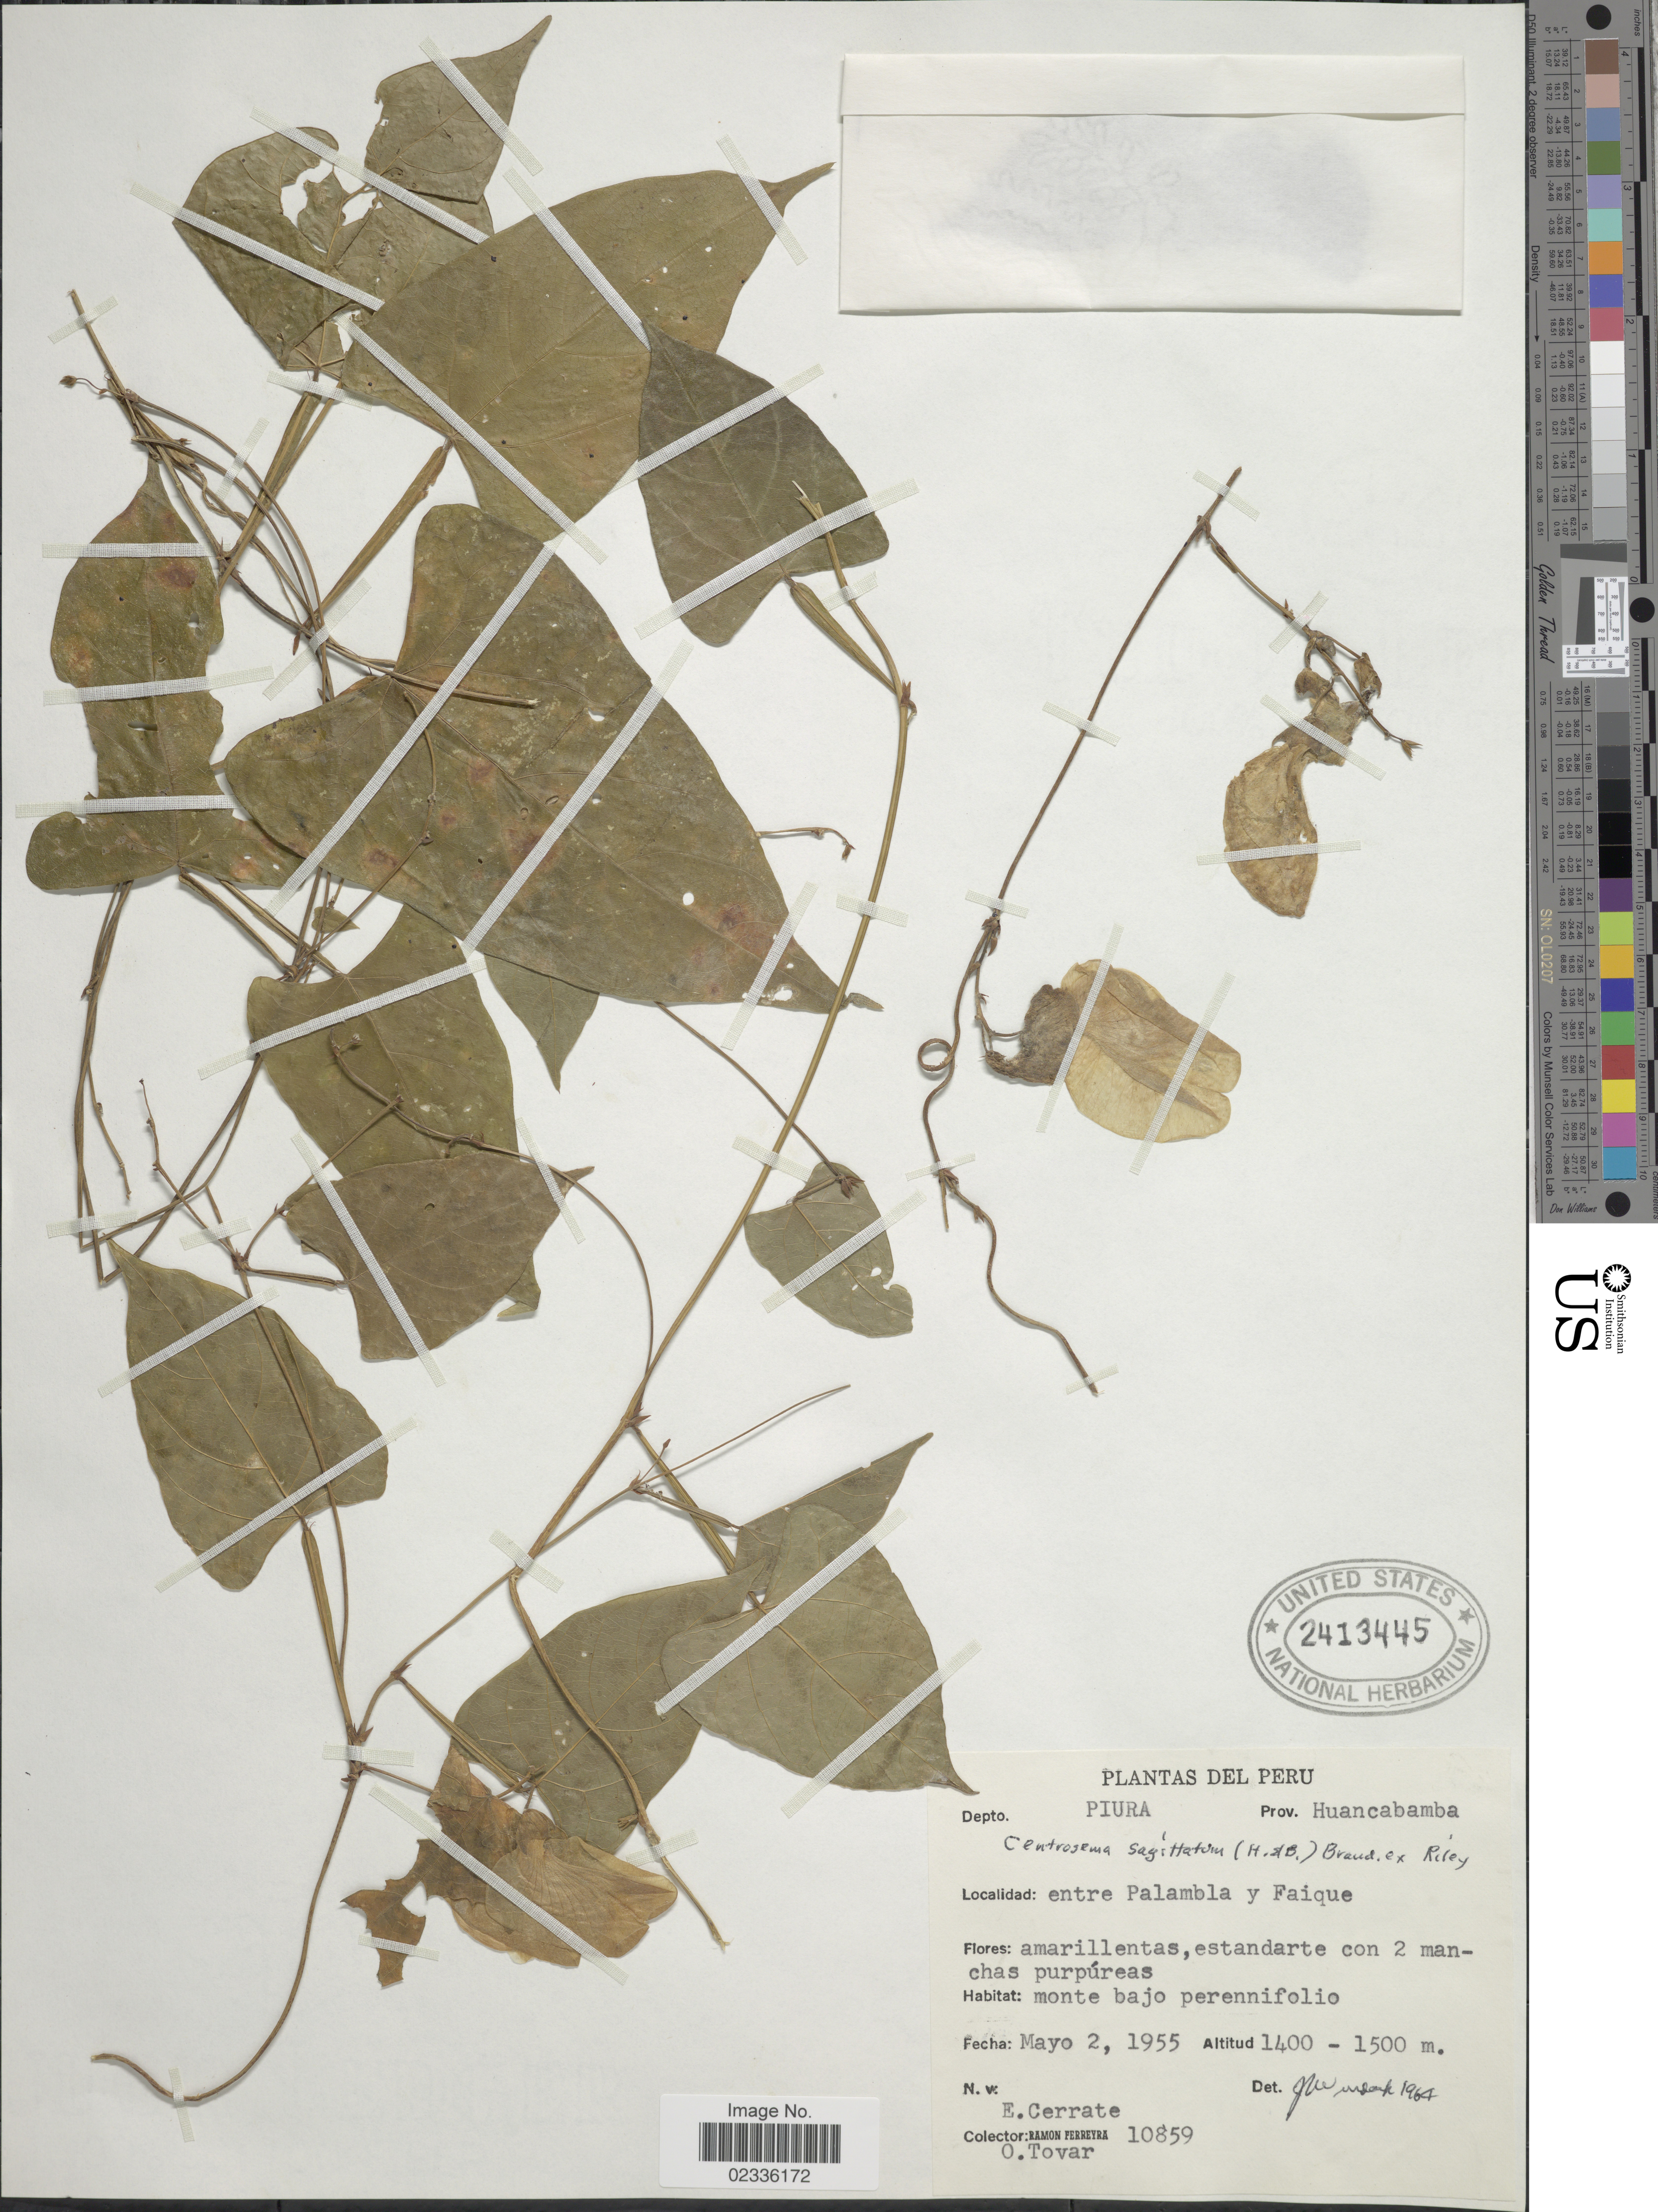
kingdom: Plantae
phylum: Tracheophyta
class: Magnoliopsida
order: Fabales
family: Fabaceae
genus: Centrosema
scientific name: Centrosema sagittata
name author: (Kunth) Rose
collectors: E. Cerrate, R. A. Ferreyra & Ó. Tovar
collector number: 10859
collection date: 1955-05-02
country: Peru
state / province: Piura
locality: Depto. Piura, Prov. Huancabamba entre Palambla y Faique.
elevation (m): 1400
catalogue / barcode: US 2413445